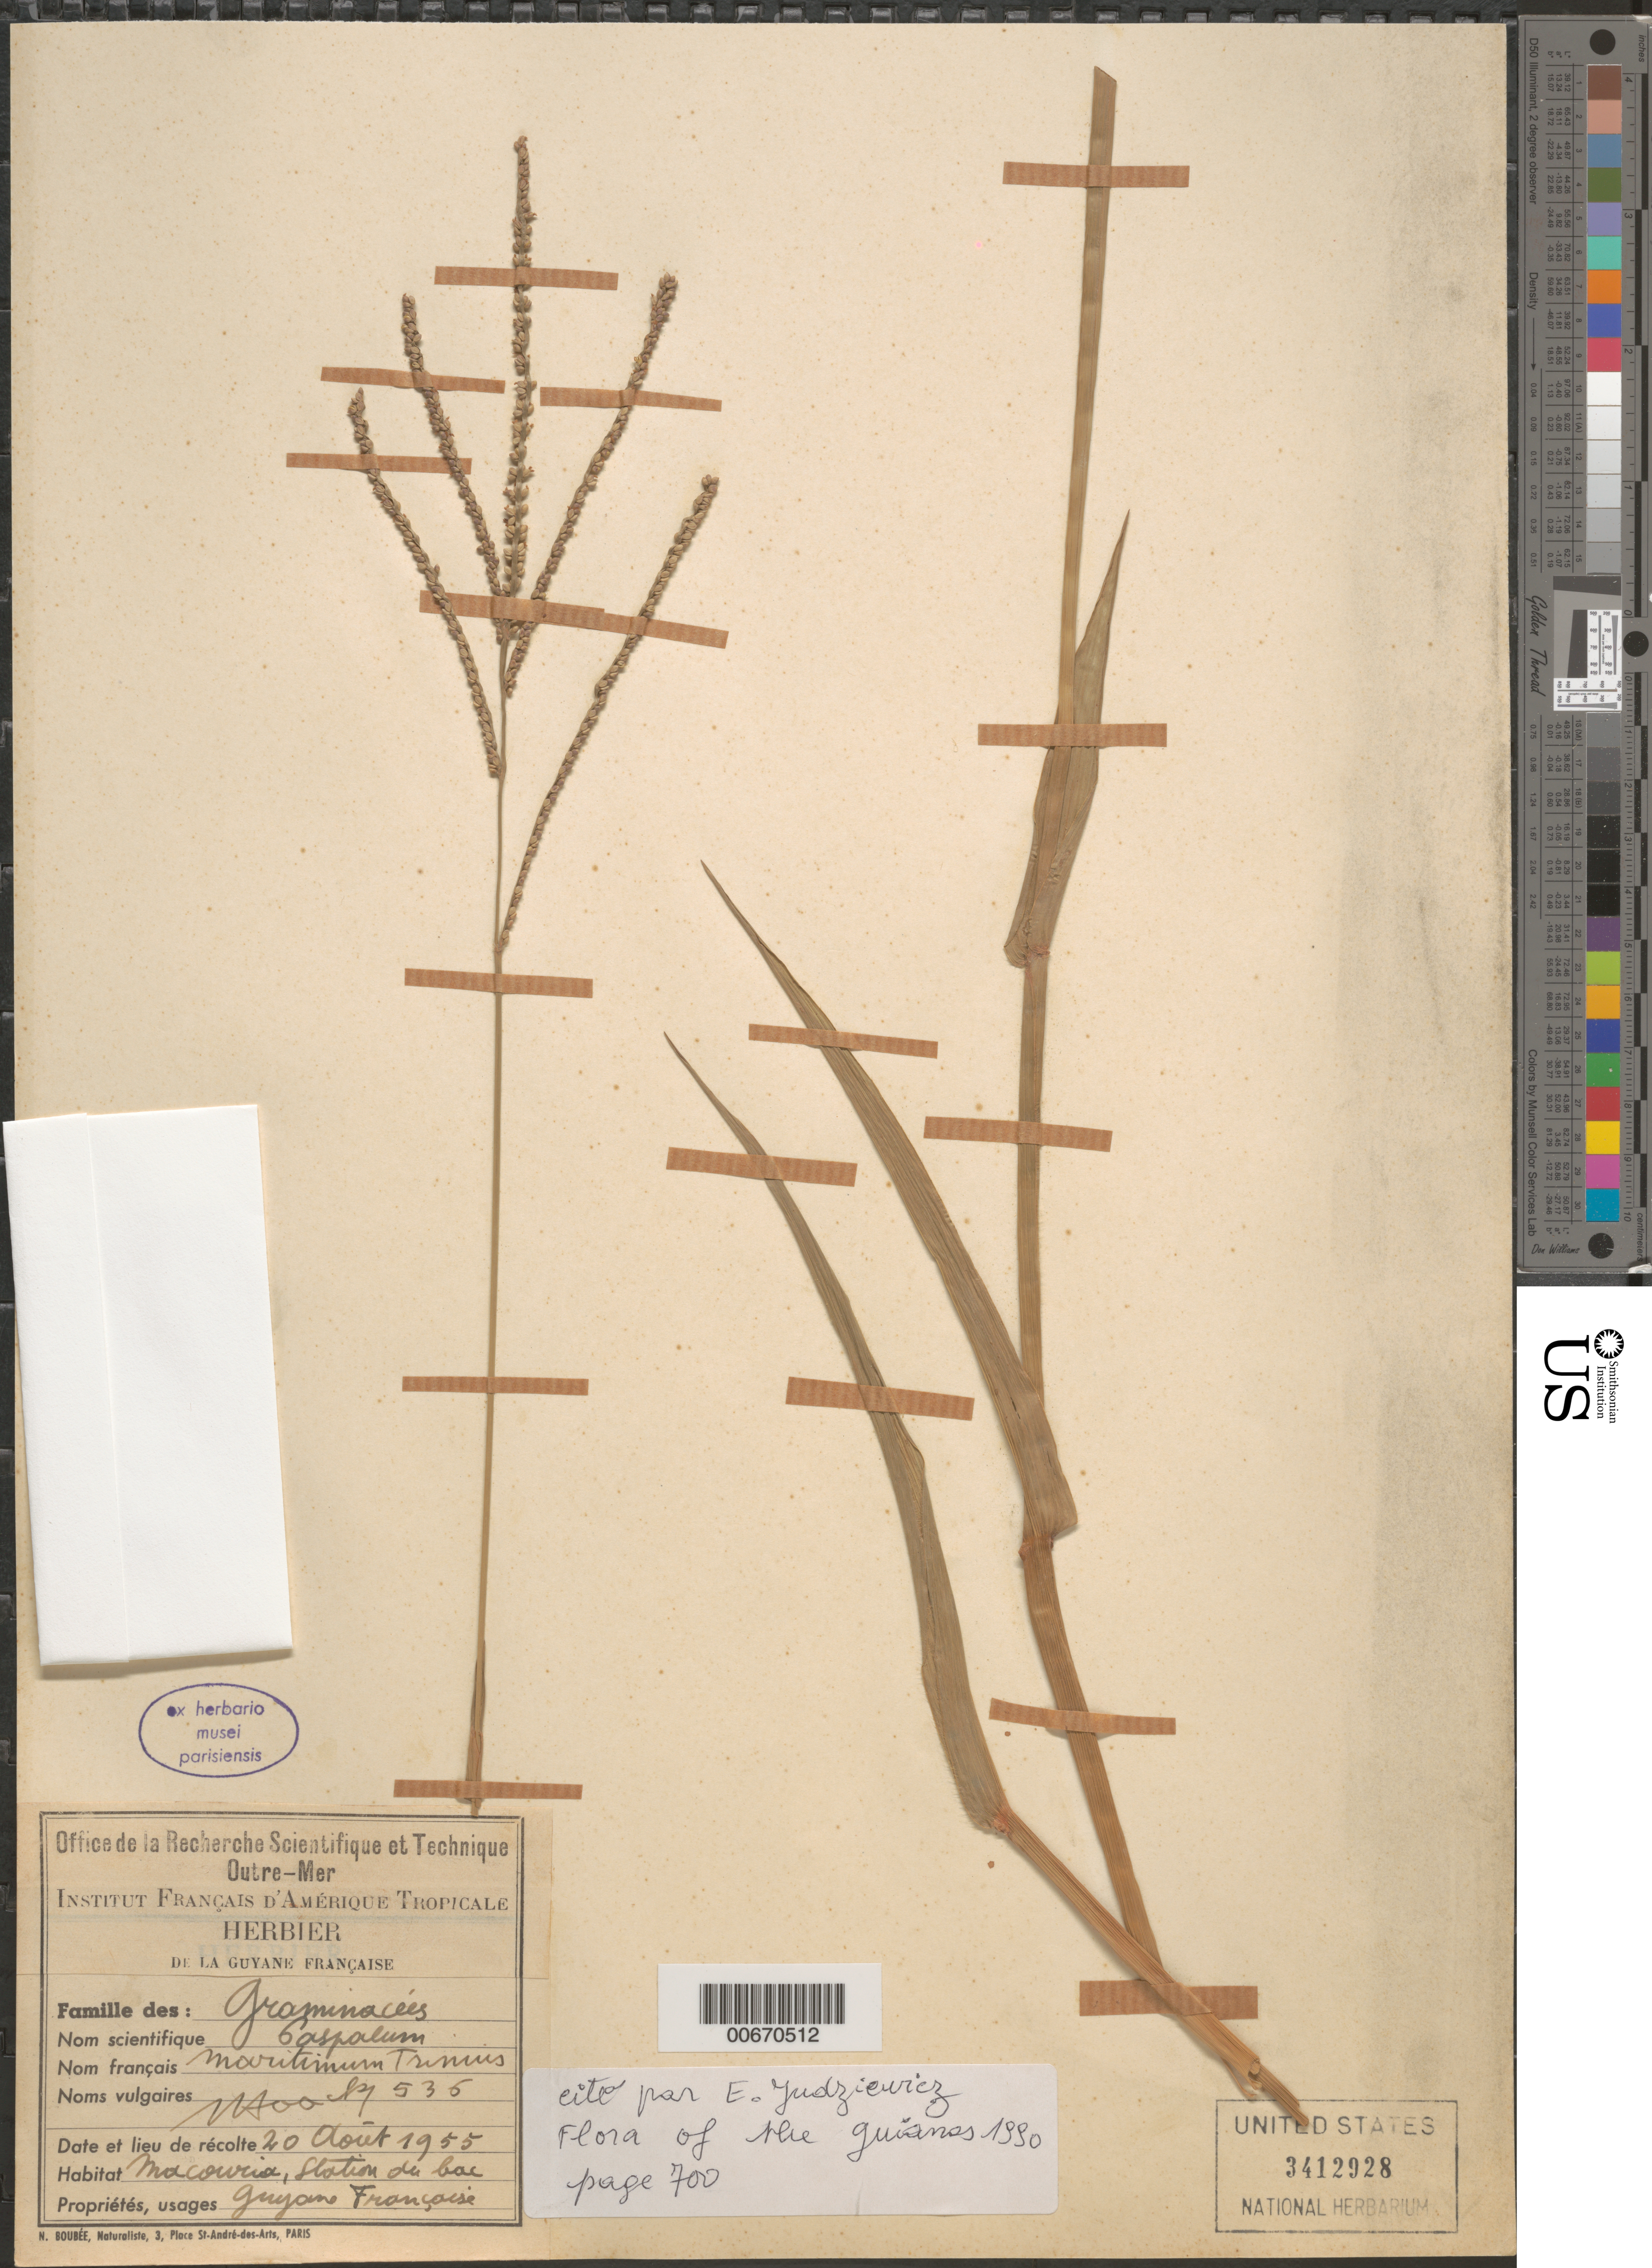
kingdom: Plantae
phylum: Tracheophyta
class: Liliopsida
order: Poales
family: Poaceae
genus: Paspalum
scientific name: Paspalum maritimum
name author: Trin.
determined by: Judziewicz, E. J.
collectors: J. Hoock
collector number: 535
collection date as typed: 20-Aug-55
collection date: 1955-08-20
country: French Guiana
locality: Macouria, Station du bac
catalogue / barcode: US 3412928